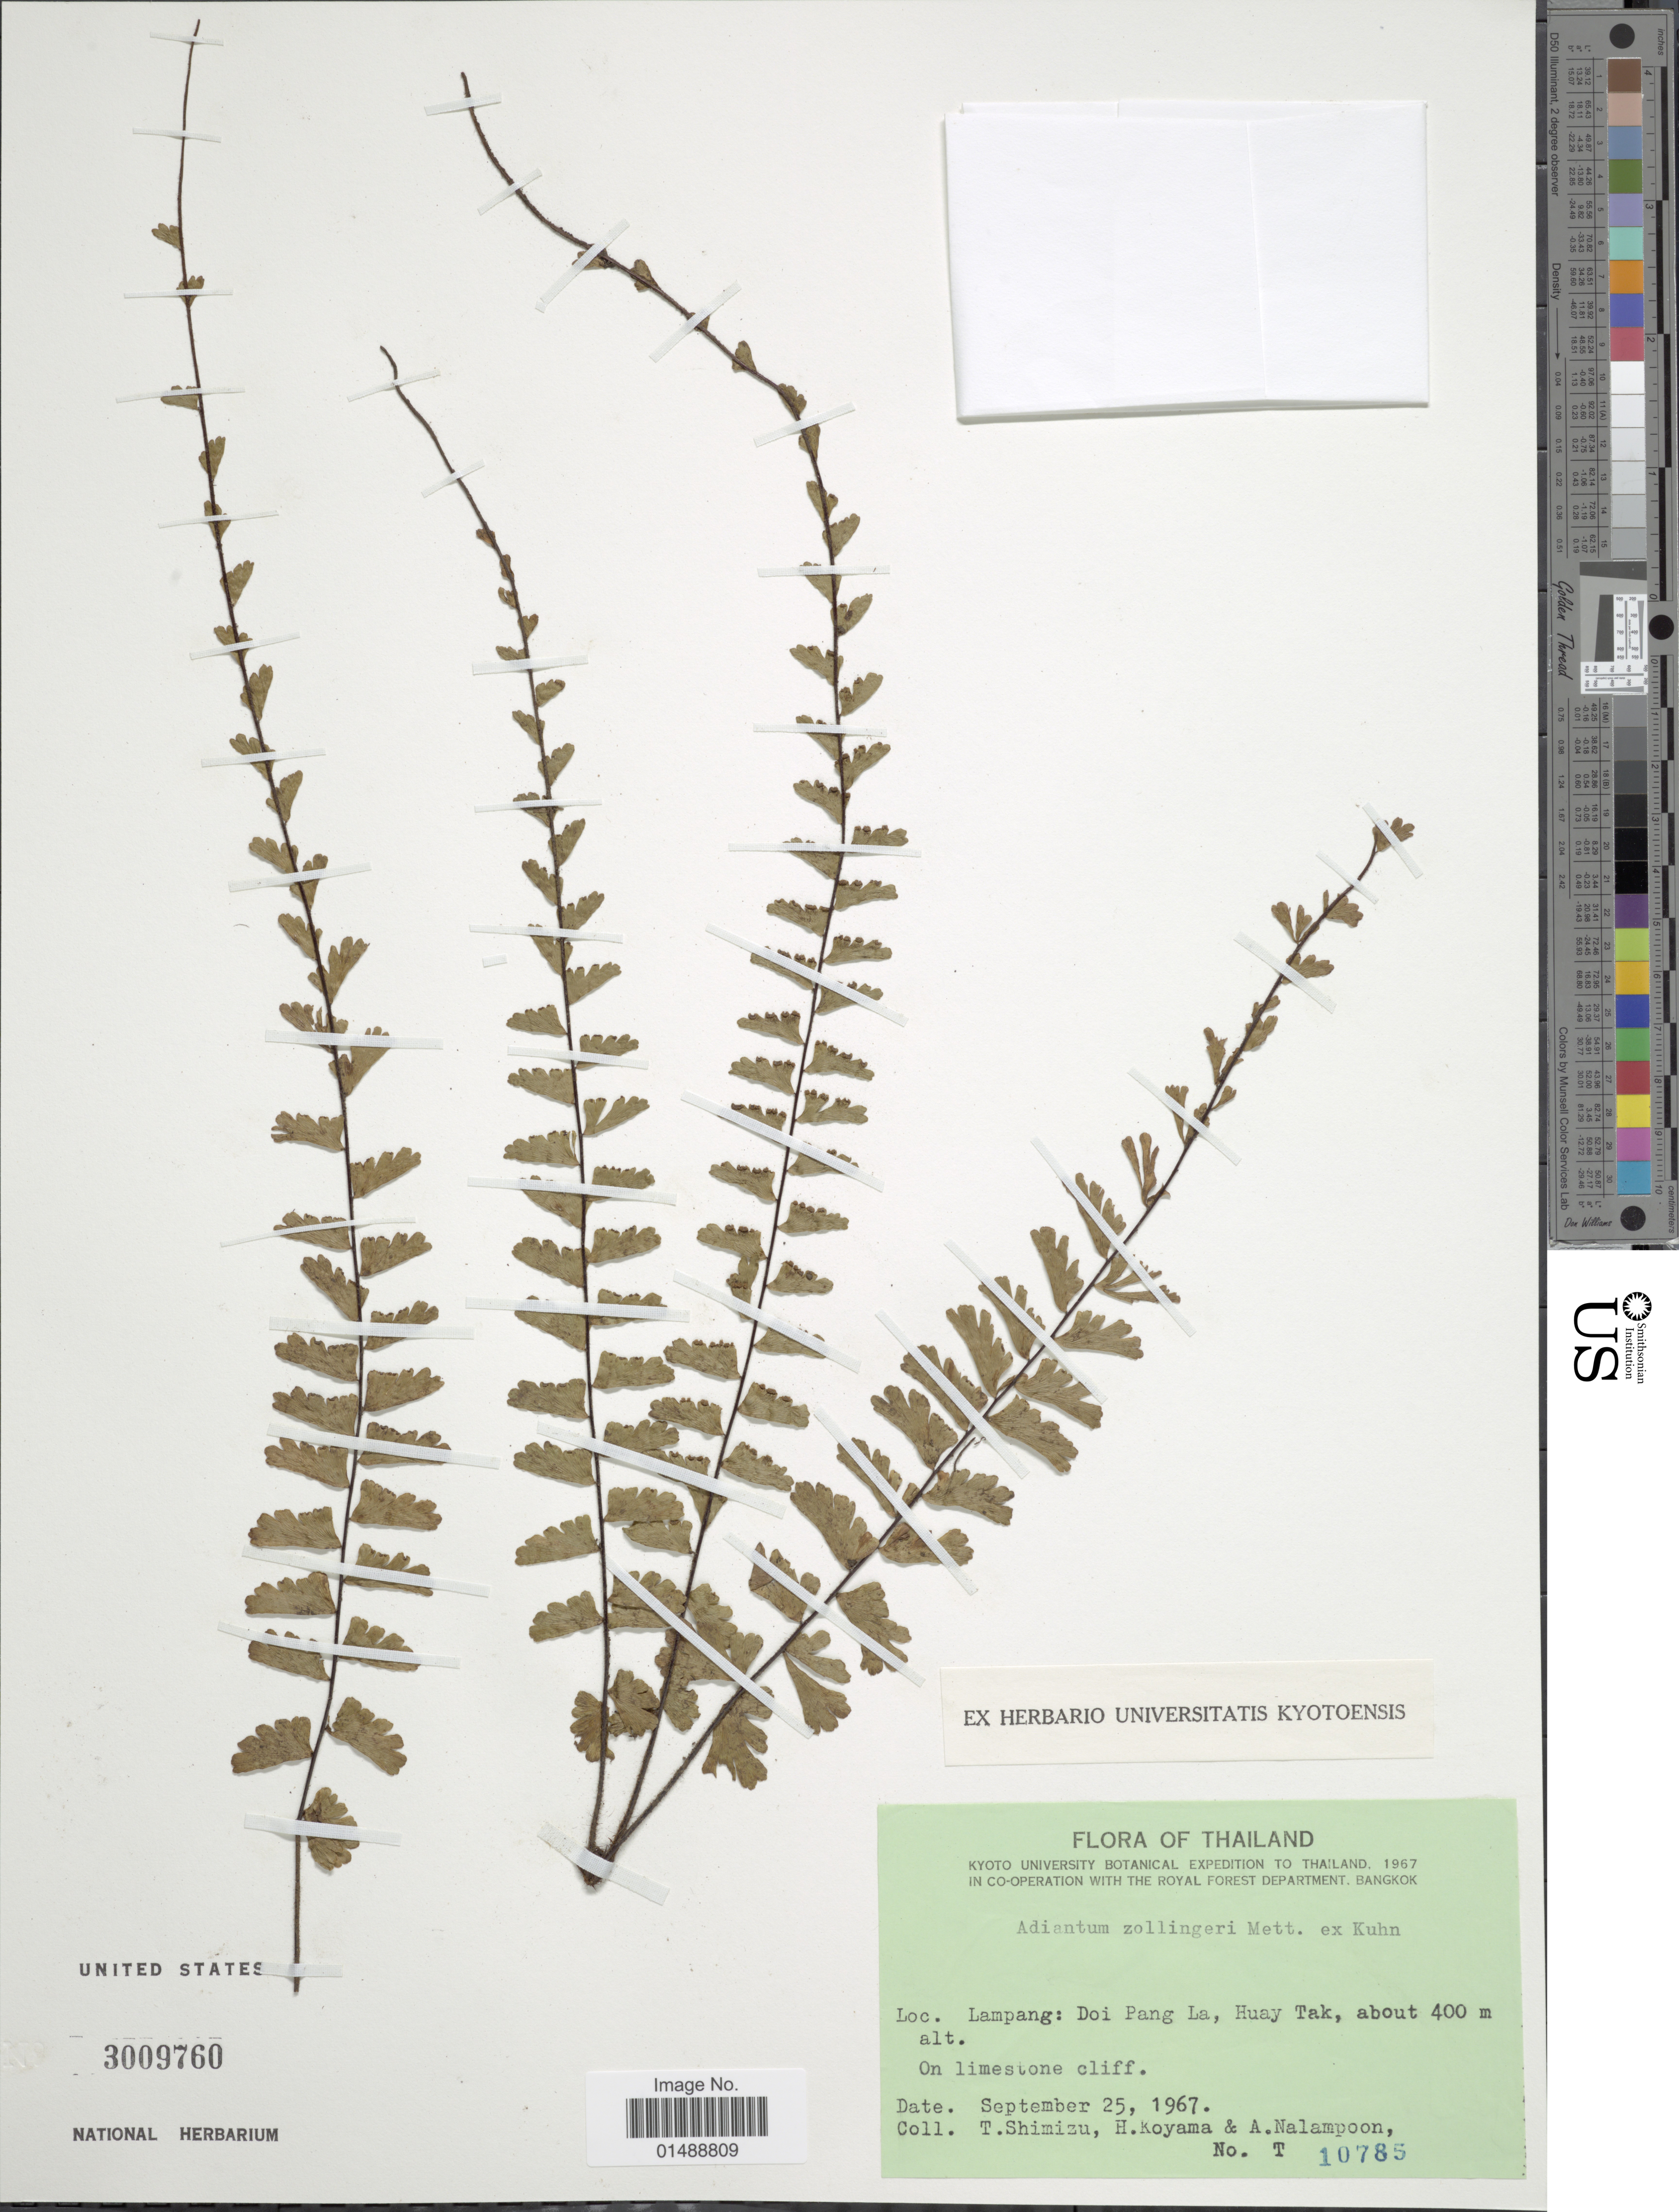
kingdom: Plantae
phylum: Tracheophyta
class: Polypodiopsida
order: Polypodiales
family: Pteridaceae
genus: Adiantum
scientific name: Adiantum zollingeri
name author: Mett. ex Kuhn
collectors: T. Shimizu, H. Koyama & A. Nalampoon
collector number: T10785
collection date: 1967-09-25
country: Thailand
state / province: Lampang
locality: Doi Pang La, Huay Tak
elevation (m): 400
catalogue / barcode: US 3009760